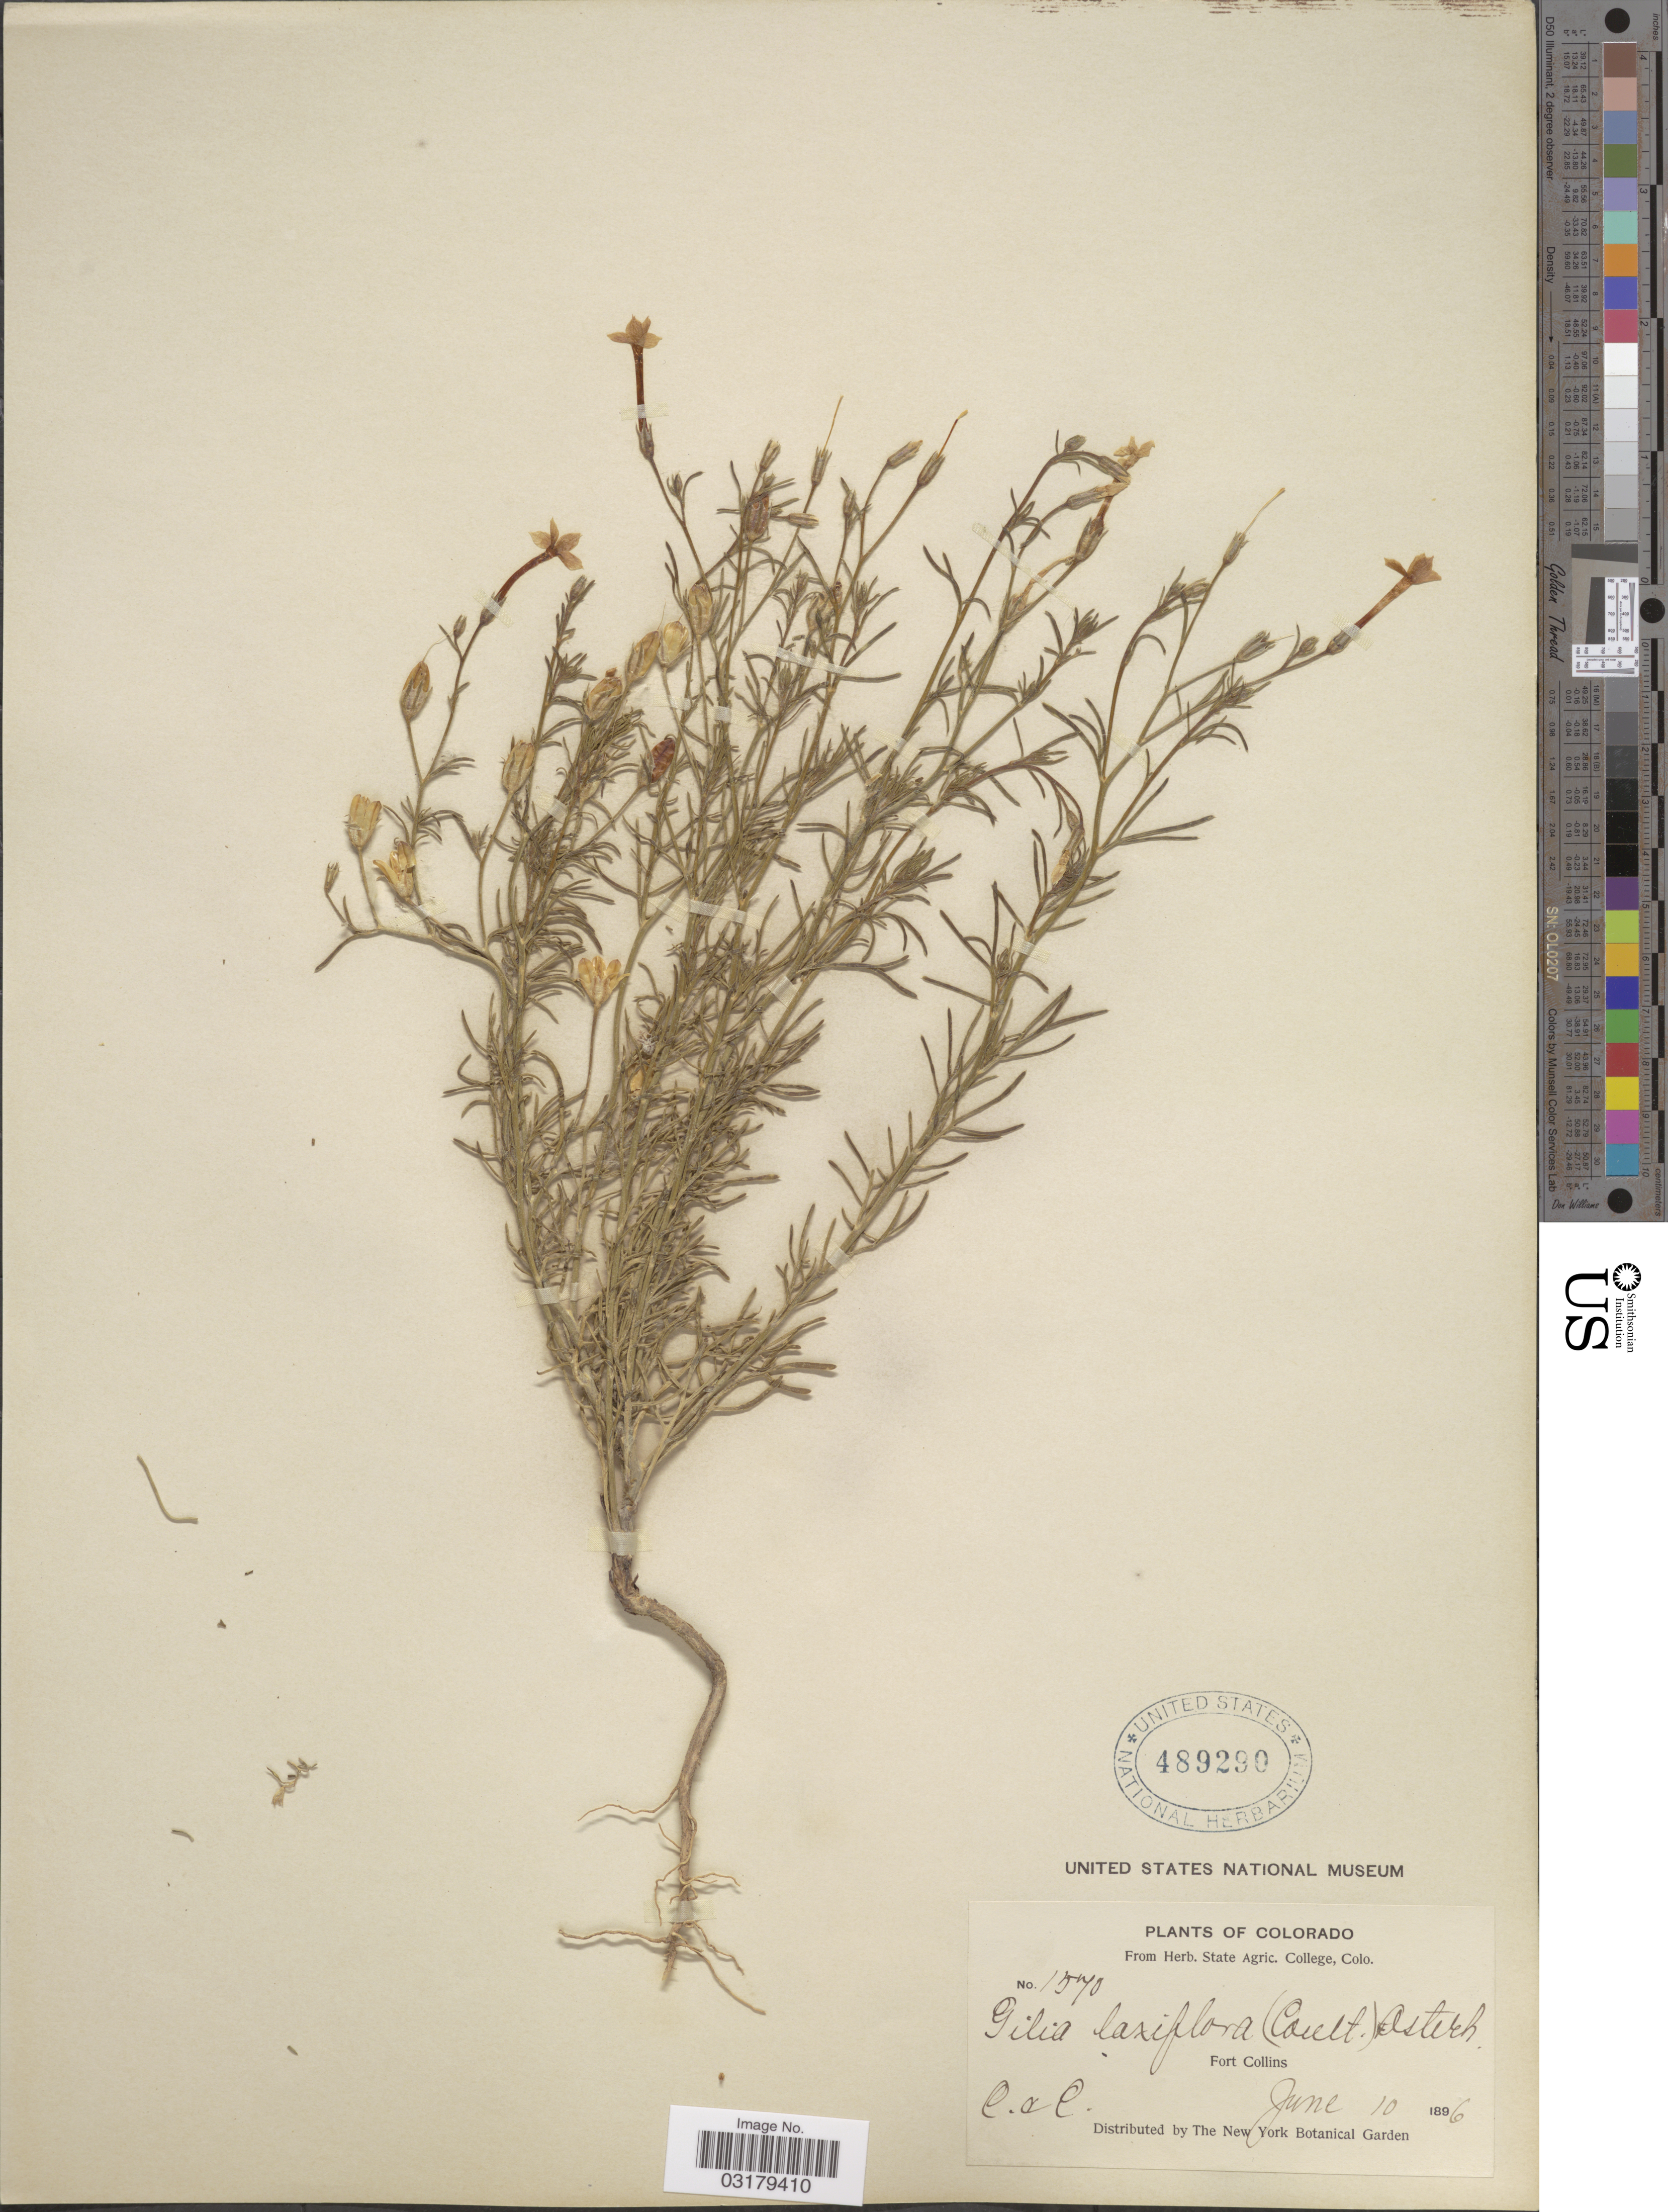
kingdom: Plantae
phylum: Tracheophyta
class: Magnoliopsida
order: Ericales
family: Polemoniaceae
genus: Ipomopsis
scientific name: Ipomopsis laxiflora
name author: (J.M. Coult.) V.E. Grant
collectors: ex herb. State Agric. College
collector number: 1570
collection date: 1896-06-10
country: United States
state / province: Colorado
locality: Fort Collins.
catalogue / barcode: US 489290